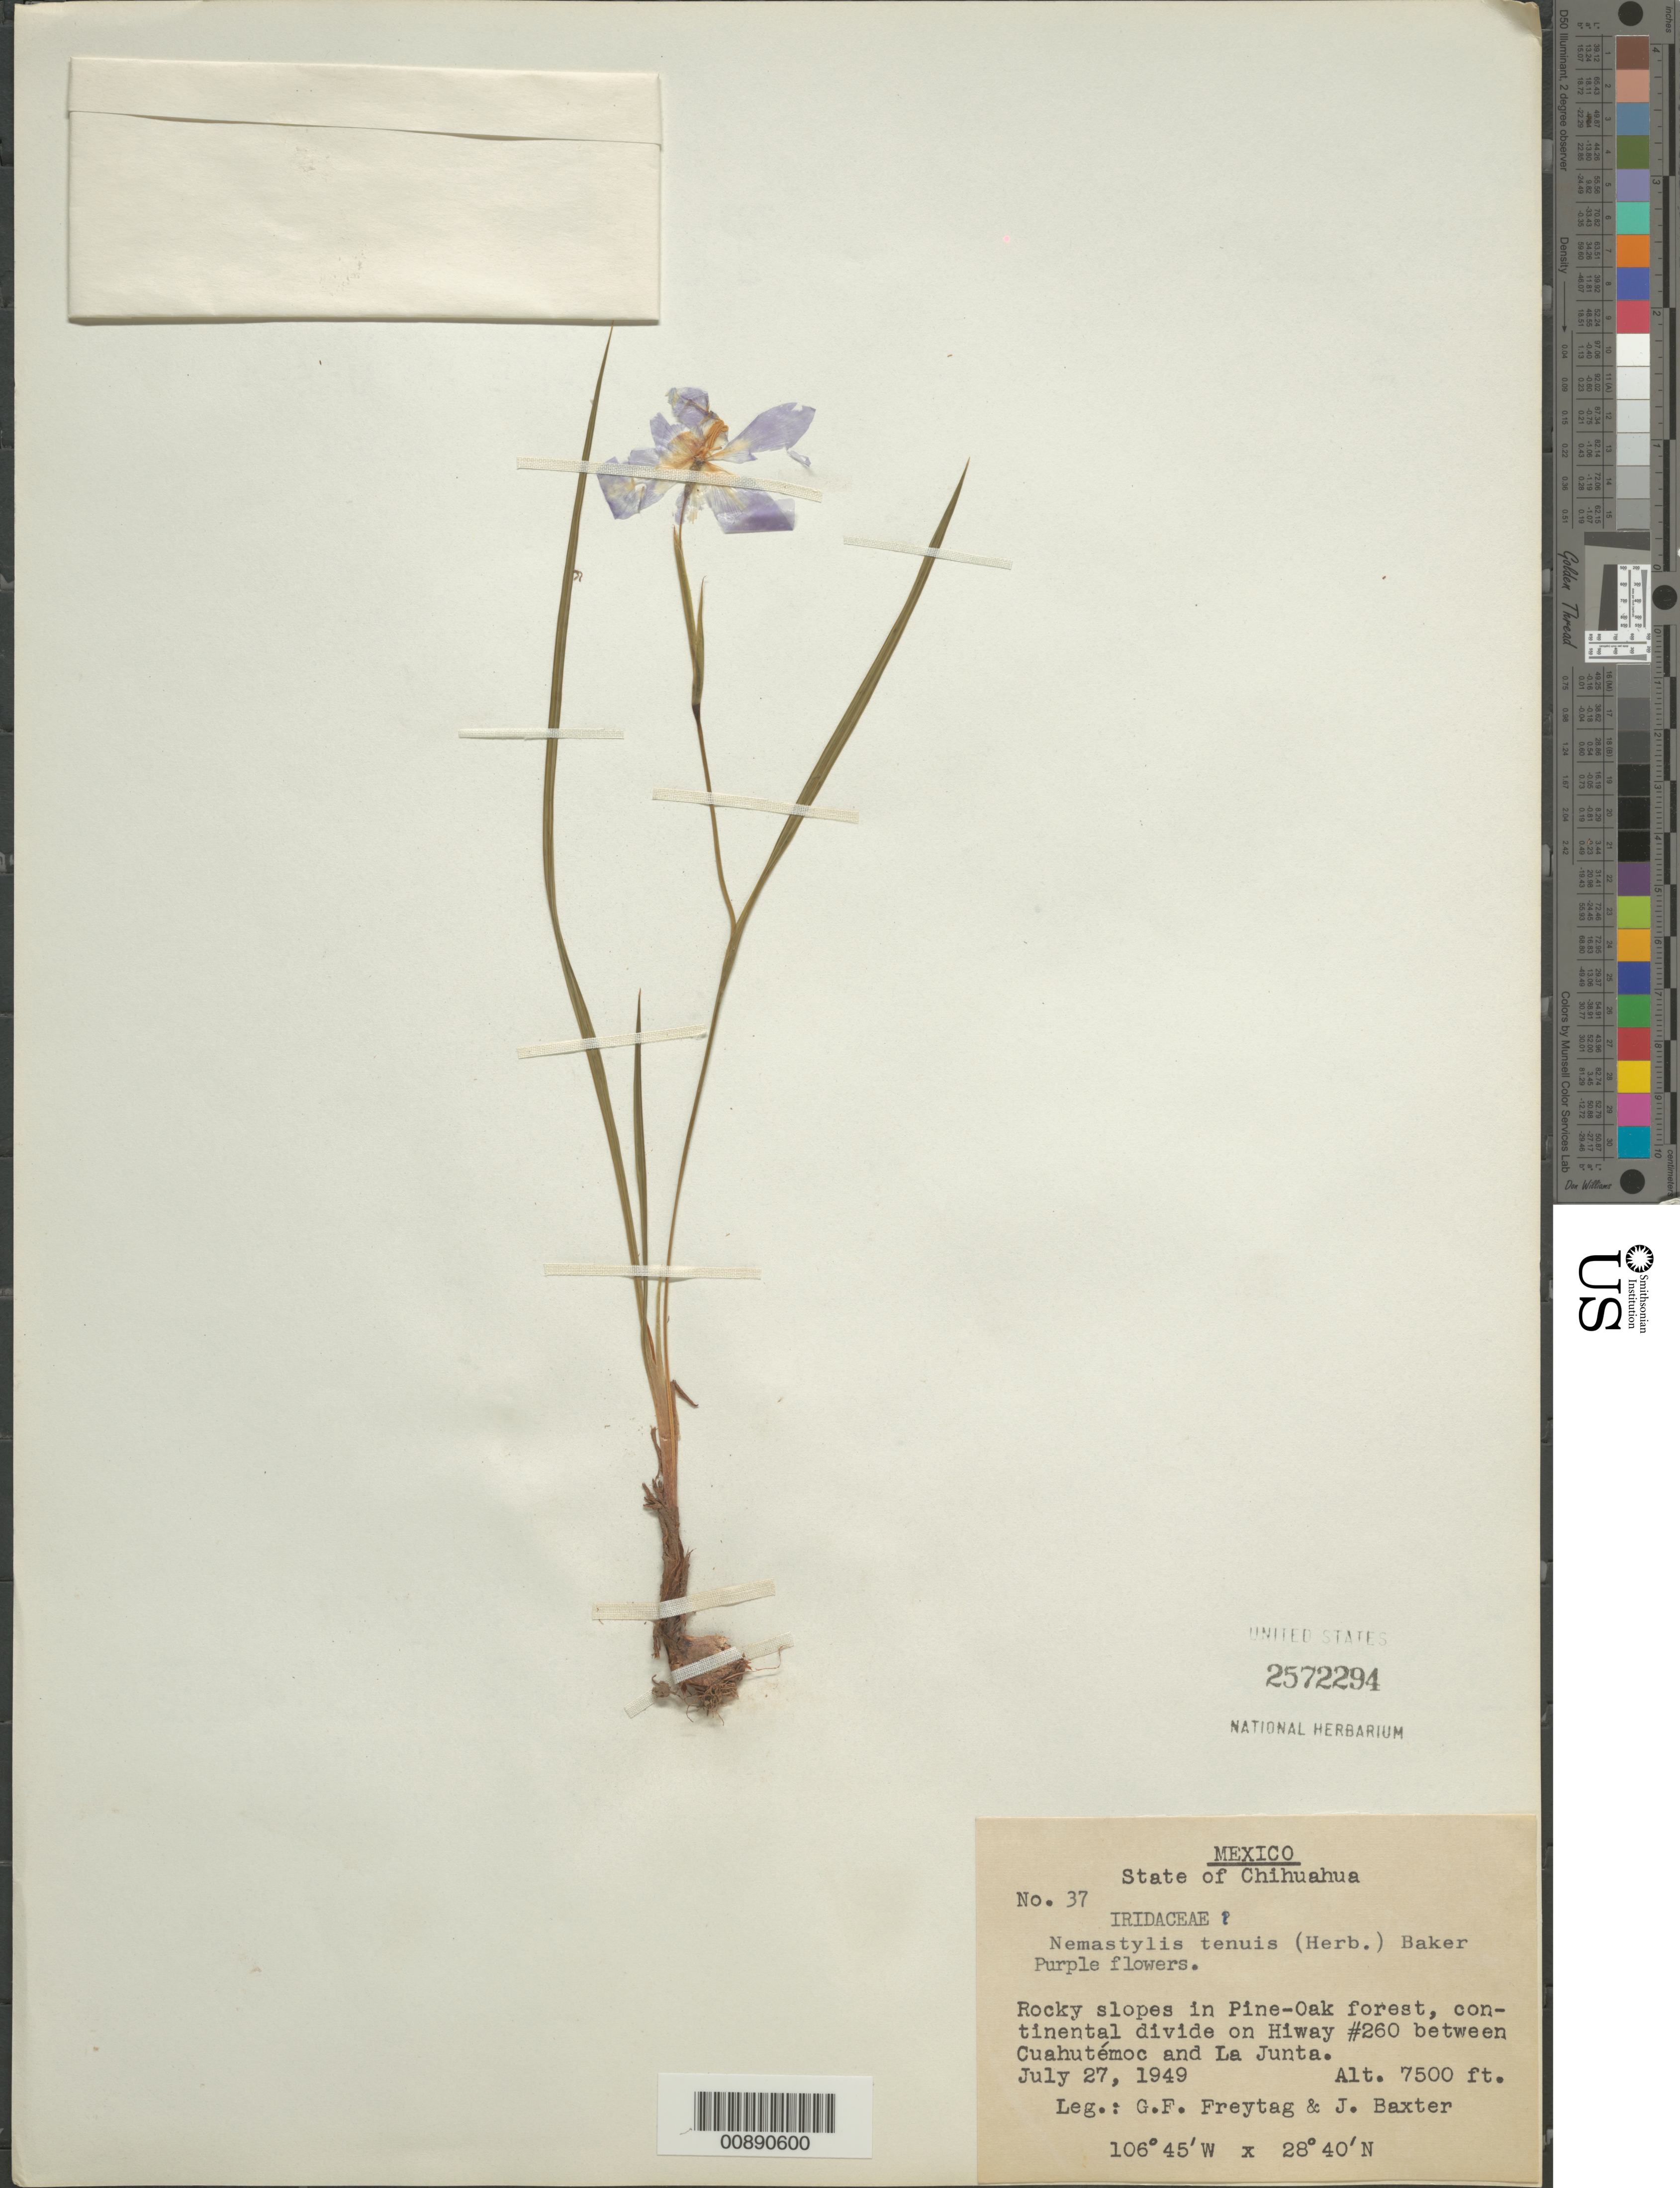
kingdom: Plantae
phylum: Tracheophyta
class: Liliopsida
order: Asparagales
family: Iridaceae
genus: Nemastylis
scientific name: Nemastylis tenuis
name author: (Herb.) S. Watson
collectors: G. F. Freytag & J. Baxter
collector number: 37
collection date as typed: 27 Jul 1949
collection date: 1949-07-27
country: Mexico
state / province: Chihuahua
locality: Continental divide on Hwy. #260 between Cuauhtémoc and La Junta, Chihuahua.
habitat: Rocky slopes in Pine-Oak forest.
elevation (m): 2286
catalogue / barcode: US 2572294